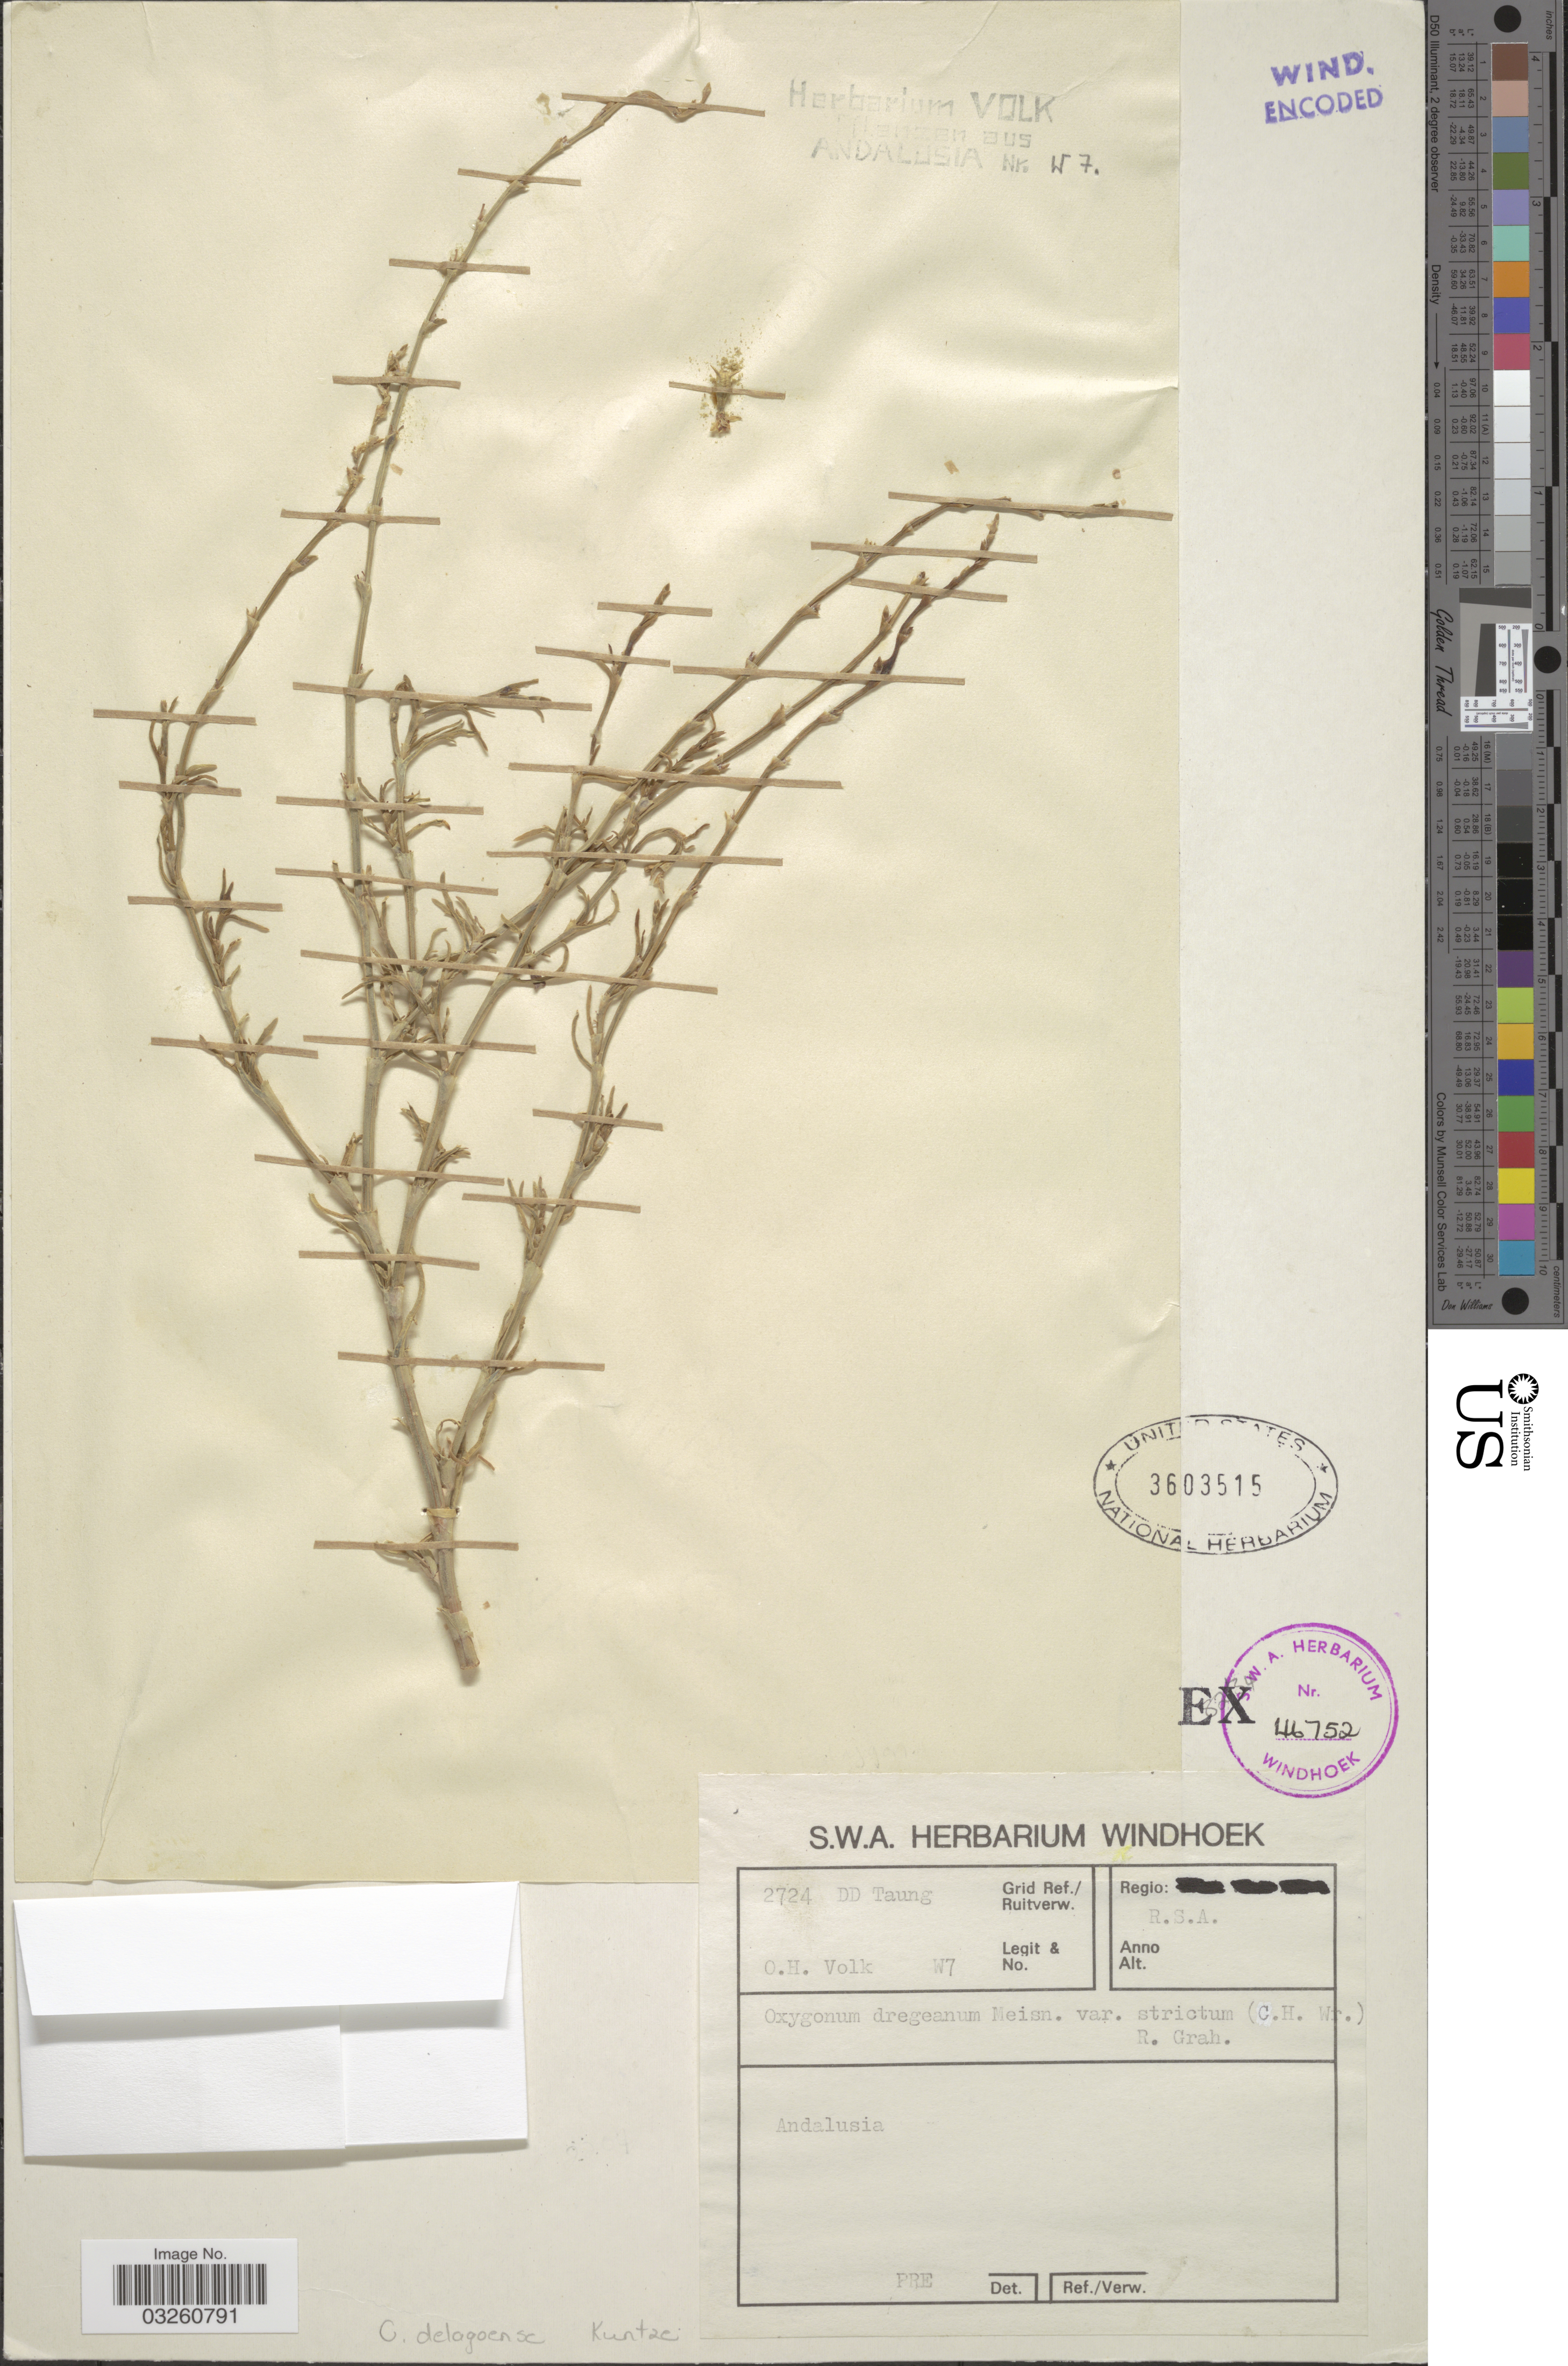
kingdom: Plantae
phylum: Tracheophyta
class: Magnoliopsida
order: Caryophyllales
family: Polygonaceae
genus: Oxygonum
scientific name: Oxygonum delagoense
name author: Kuntze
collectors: O. Volk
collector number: W7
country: South Africa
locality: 2724 DD Taung Grid Ref./ Ruitverw. Regio R.S.A. Andalusia.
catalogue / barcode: US 3603515